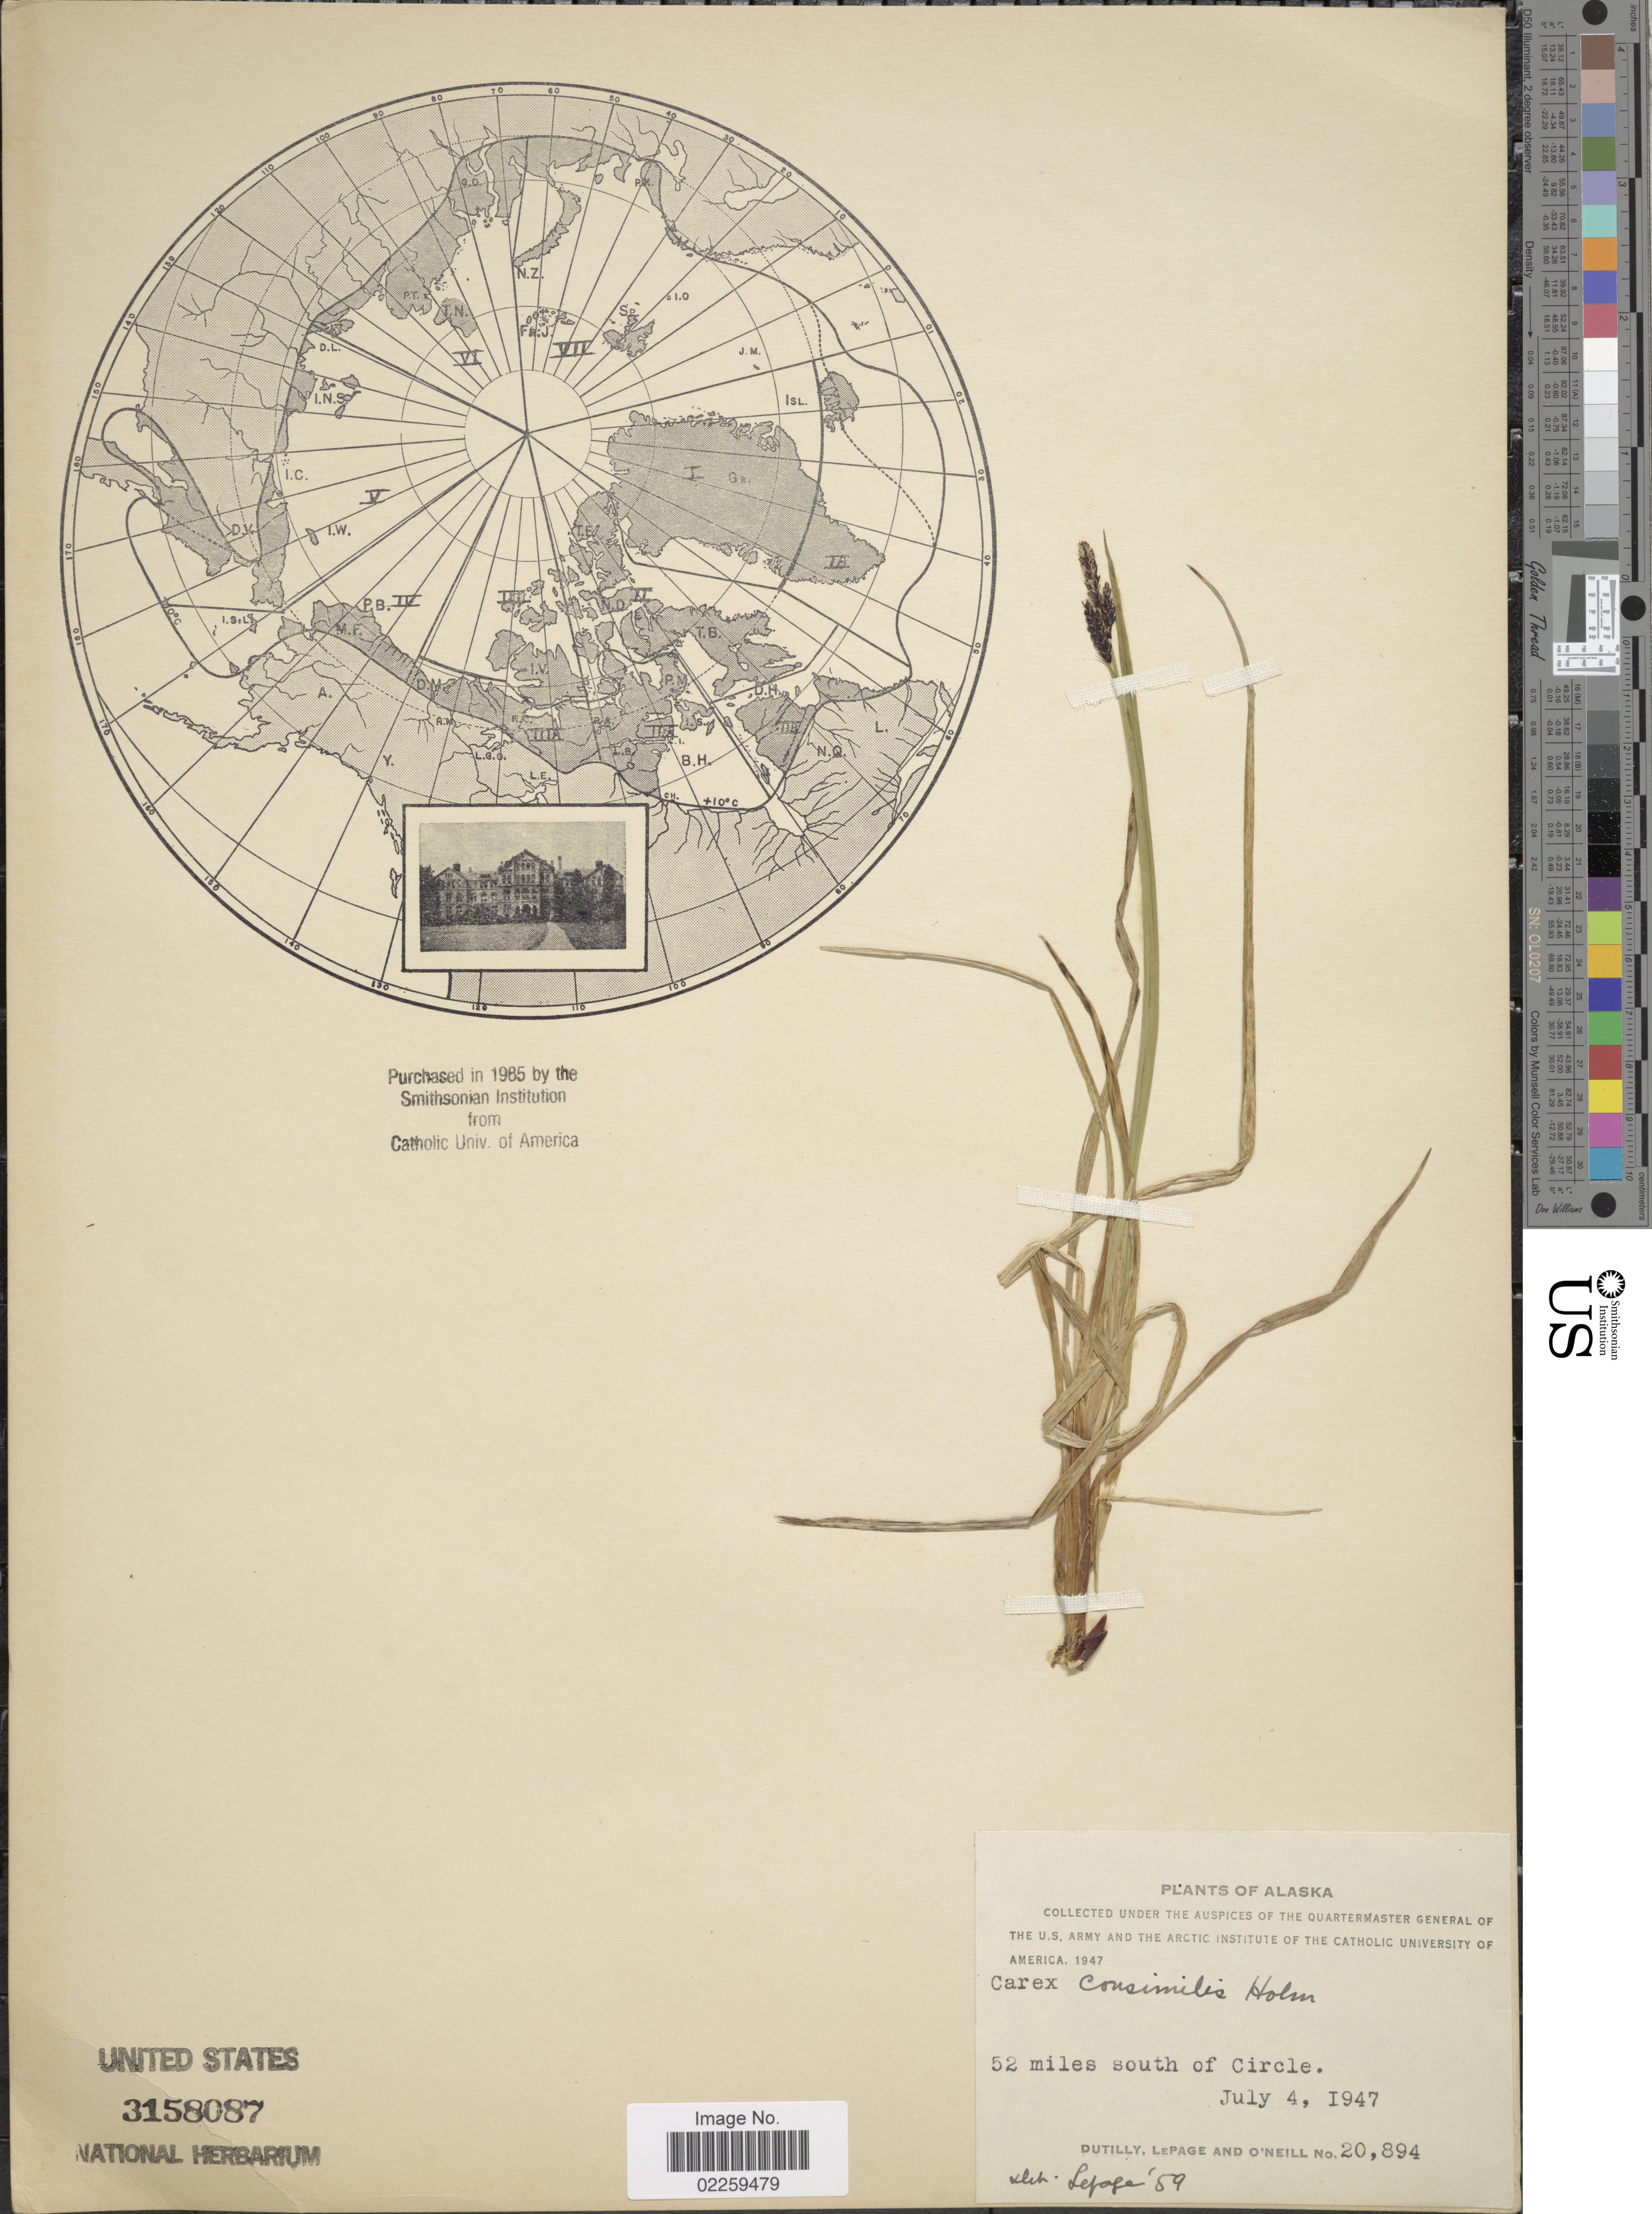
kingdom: Plantae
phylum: Tracheophyta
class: Liliopsida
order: Poales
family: Cyperaceae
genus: Carex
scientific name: Carex bigelowii subsp. lugens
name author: (Holm) T.V. Egorova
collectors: -. Dutilly, -. LePage & O' Neill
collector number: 20894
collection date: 1947-07-04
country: United States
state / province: Alaska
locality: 52 miles south of Circle.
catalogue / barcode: US 3158087